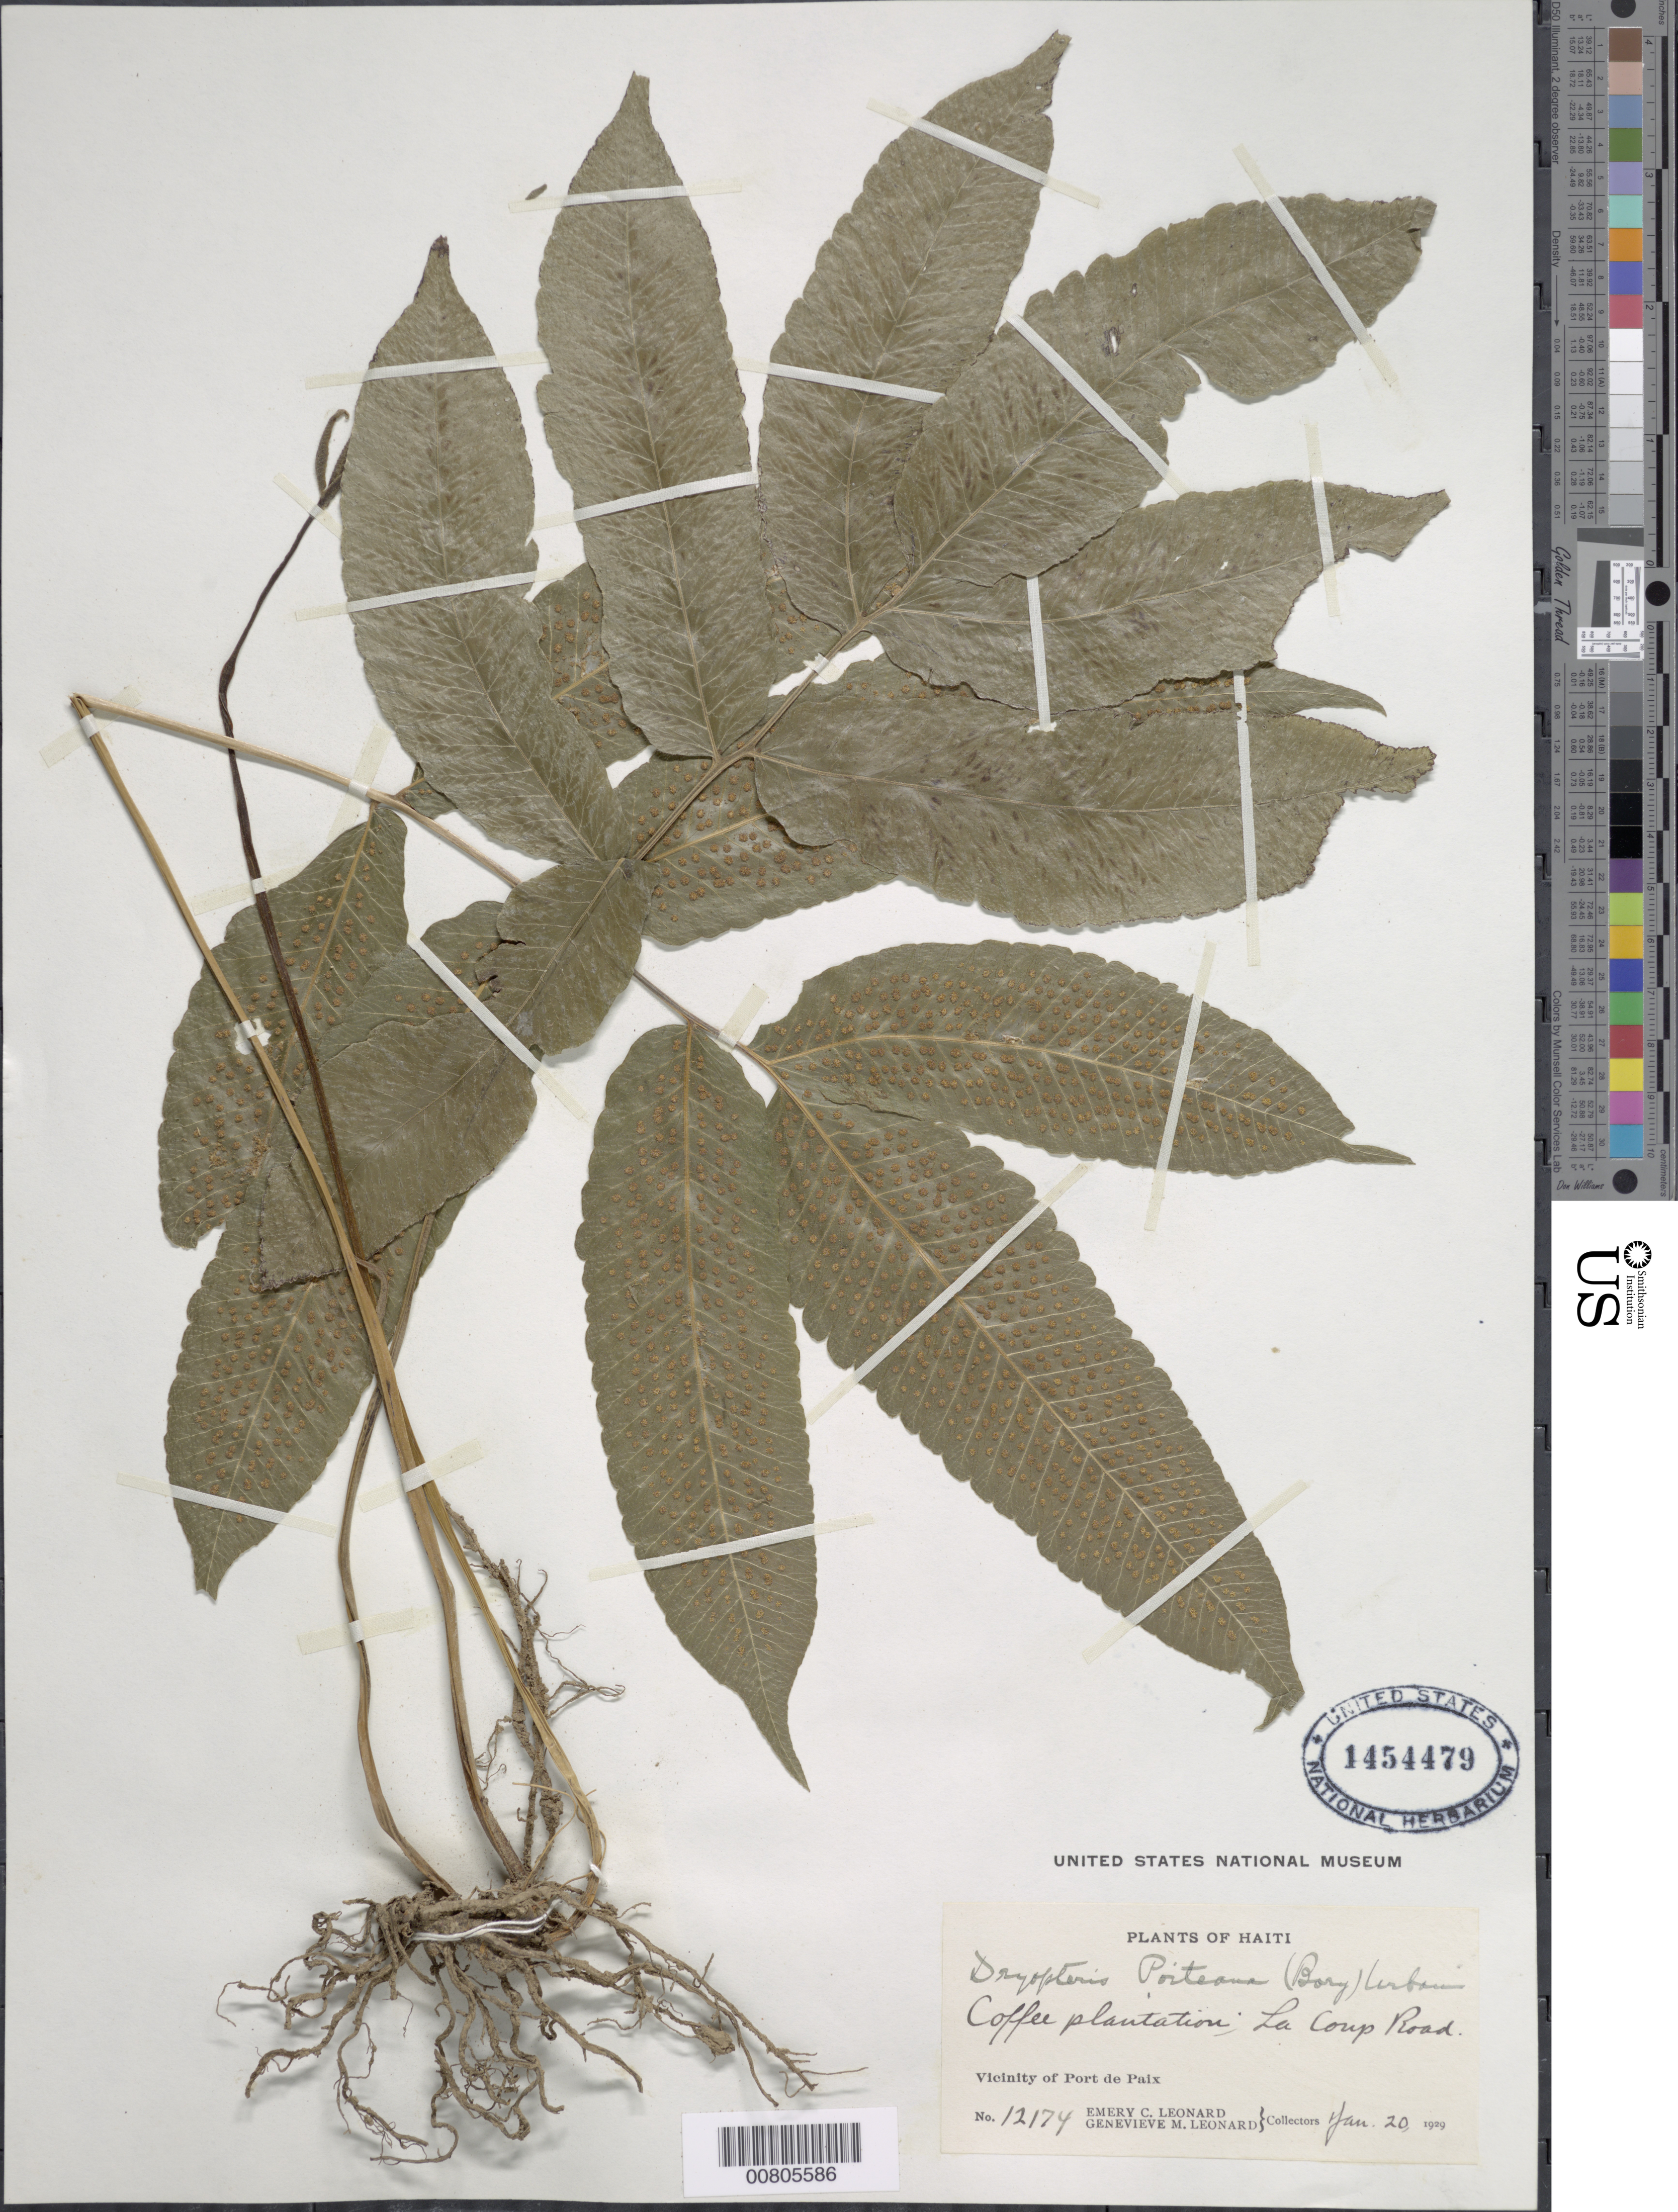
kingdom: Plantae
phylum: Tracheophyta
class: Polypodiopsida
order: Polypodiales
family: Thelypteridaceae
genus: Goniopteris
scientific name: Goniopteris poiteana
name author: (Bory) Ching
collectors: E. C. Leonard & G. M. Leonard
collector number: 12174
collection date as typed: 20 Jan 1929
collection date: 1929-01-20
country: Haiti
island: Hispaniola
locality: Port de Paix, La Coup Road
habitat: Coffee plantation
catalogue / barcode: US 1454479